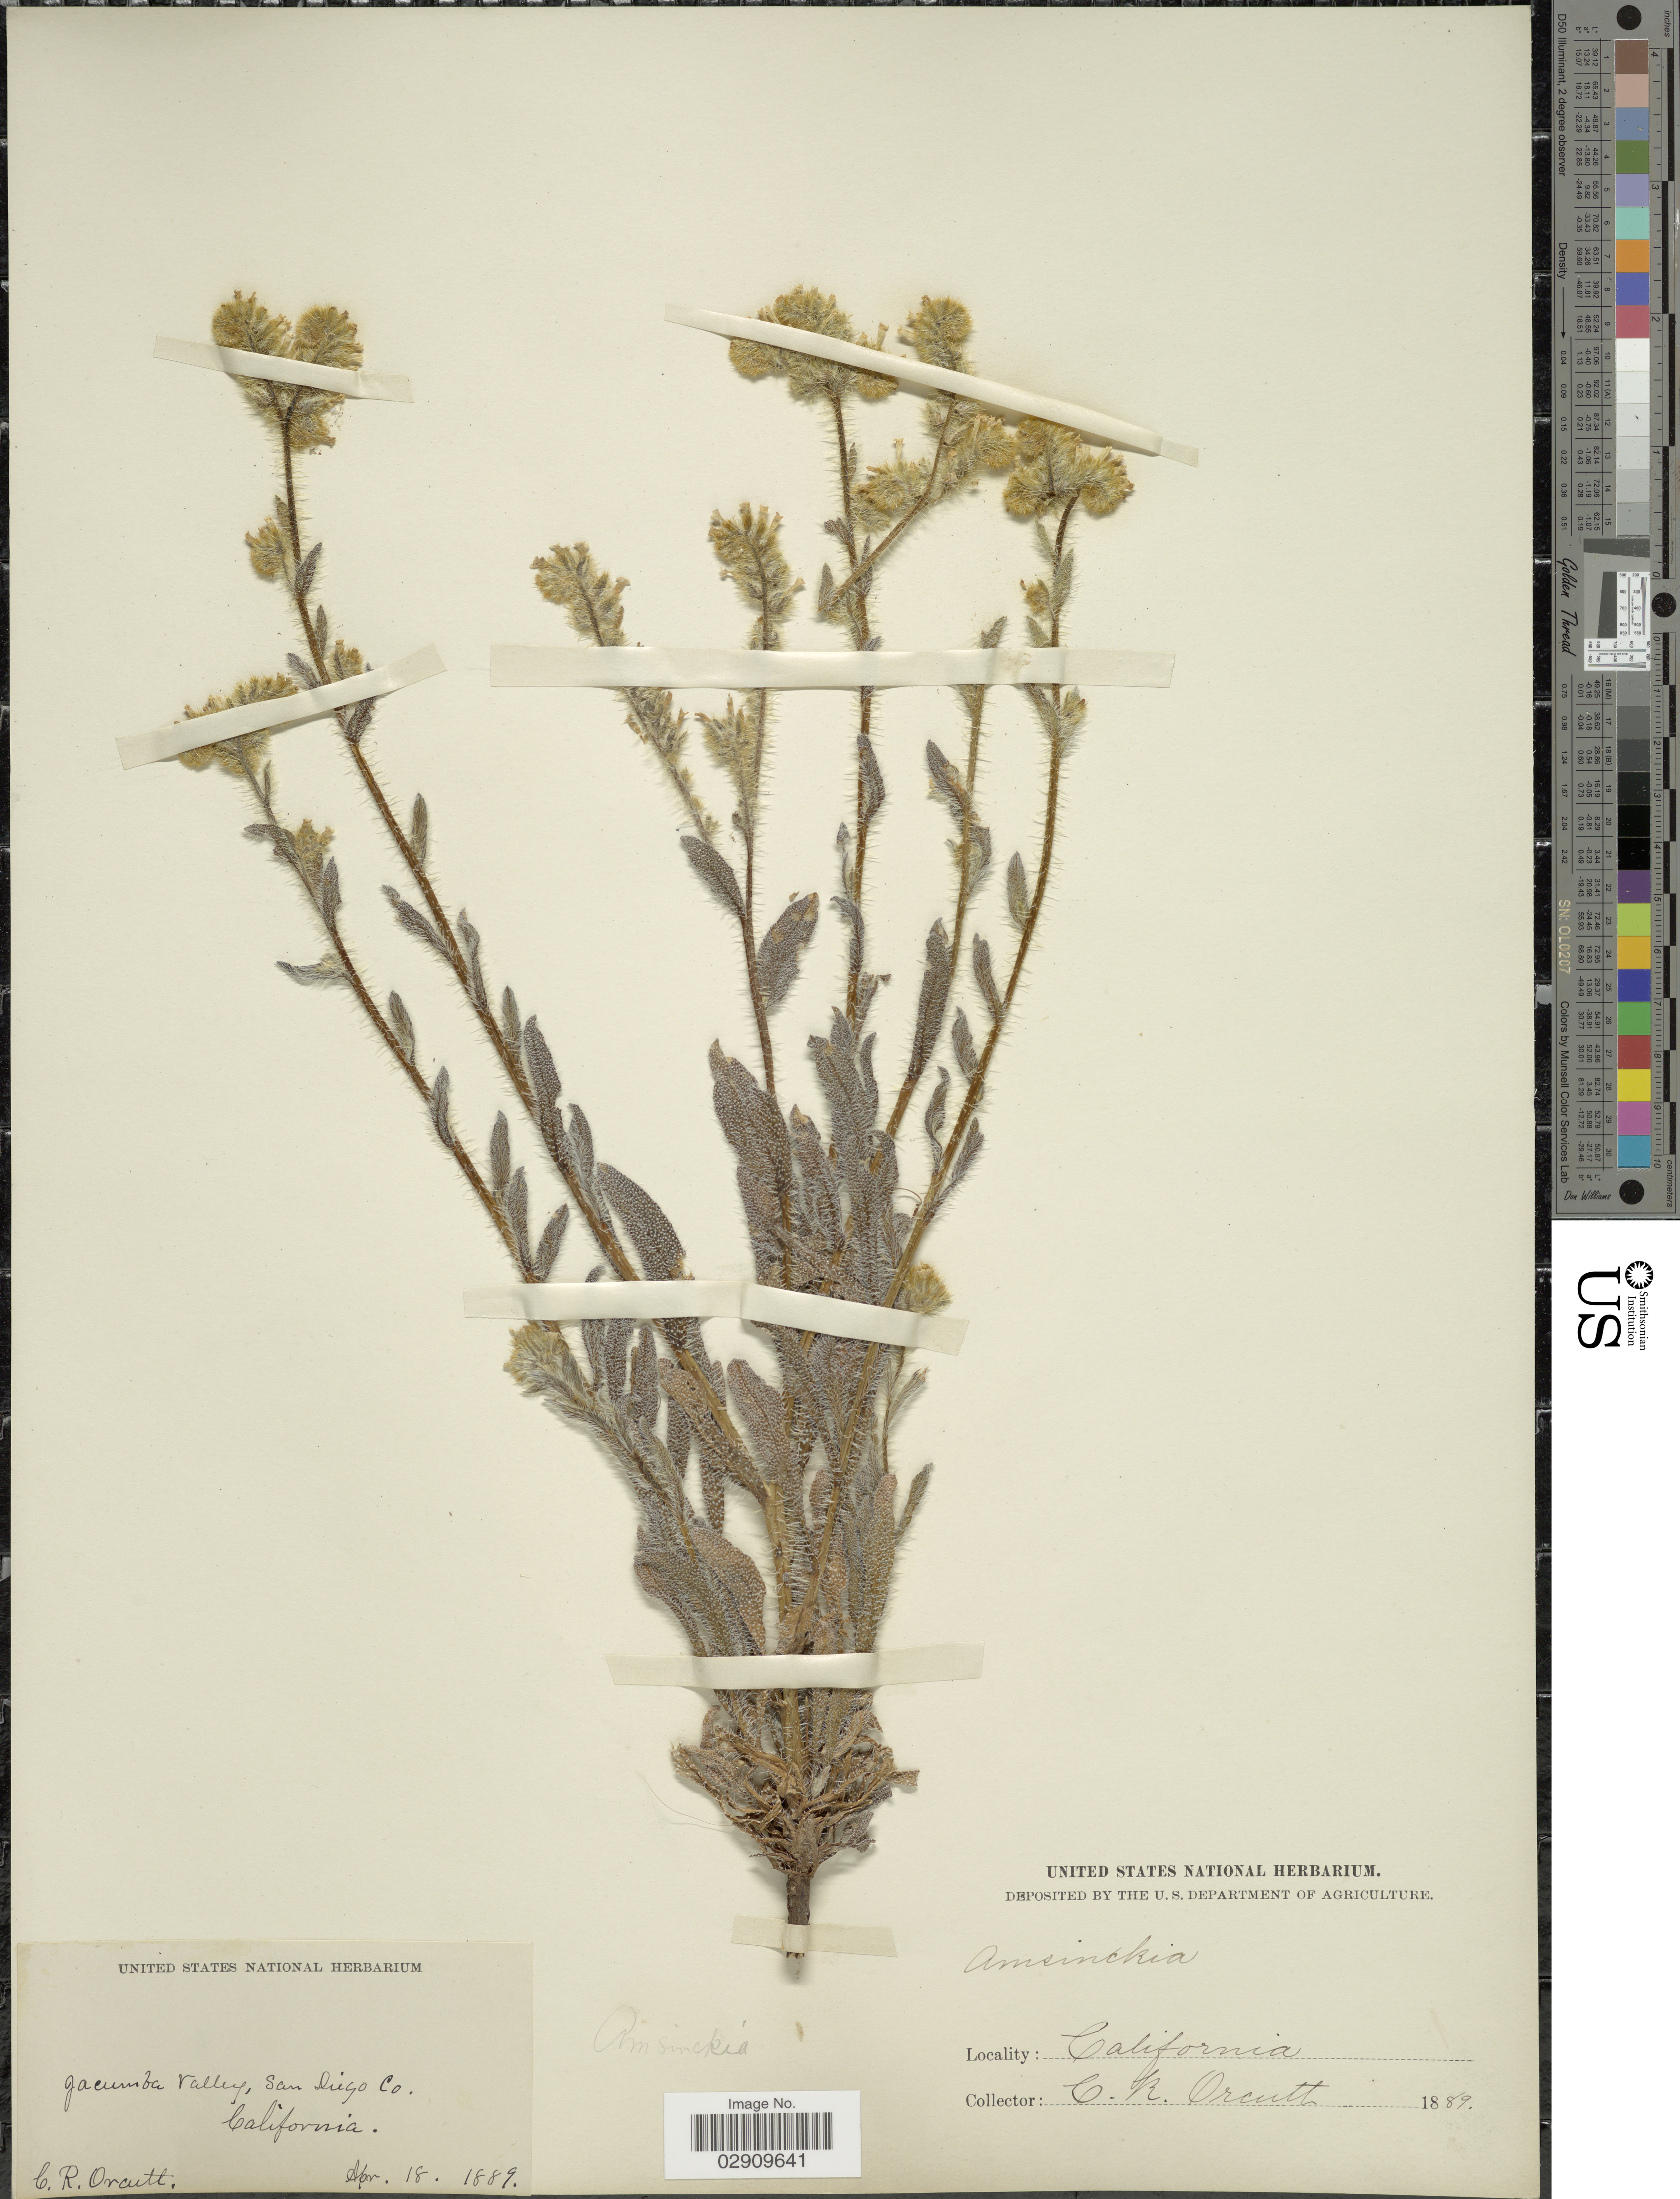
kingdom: Plantae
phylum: Tracheophyta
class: Magnoliopsida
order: Boraginales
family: Boraginaceae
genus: Amsinckia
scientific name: Amsinckia tessellata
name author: A. Gray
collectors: C. R. Orcutt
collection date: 1889-04-18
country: United States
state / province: California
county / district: San Diego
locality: Jacumba Valley, San Diego Co.